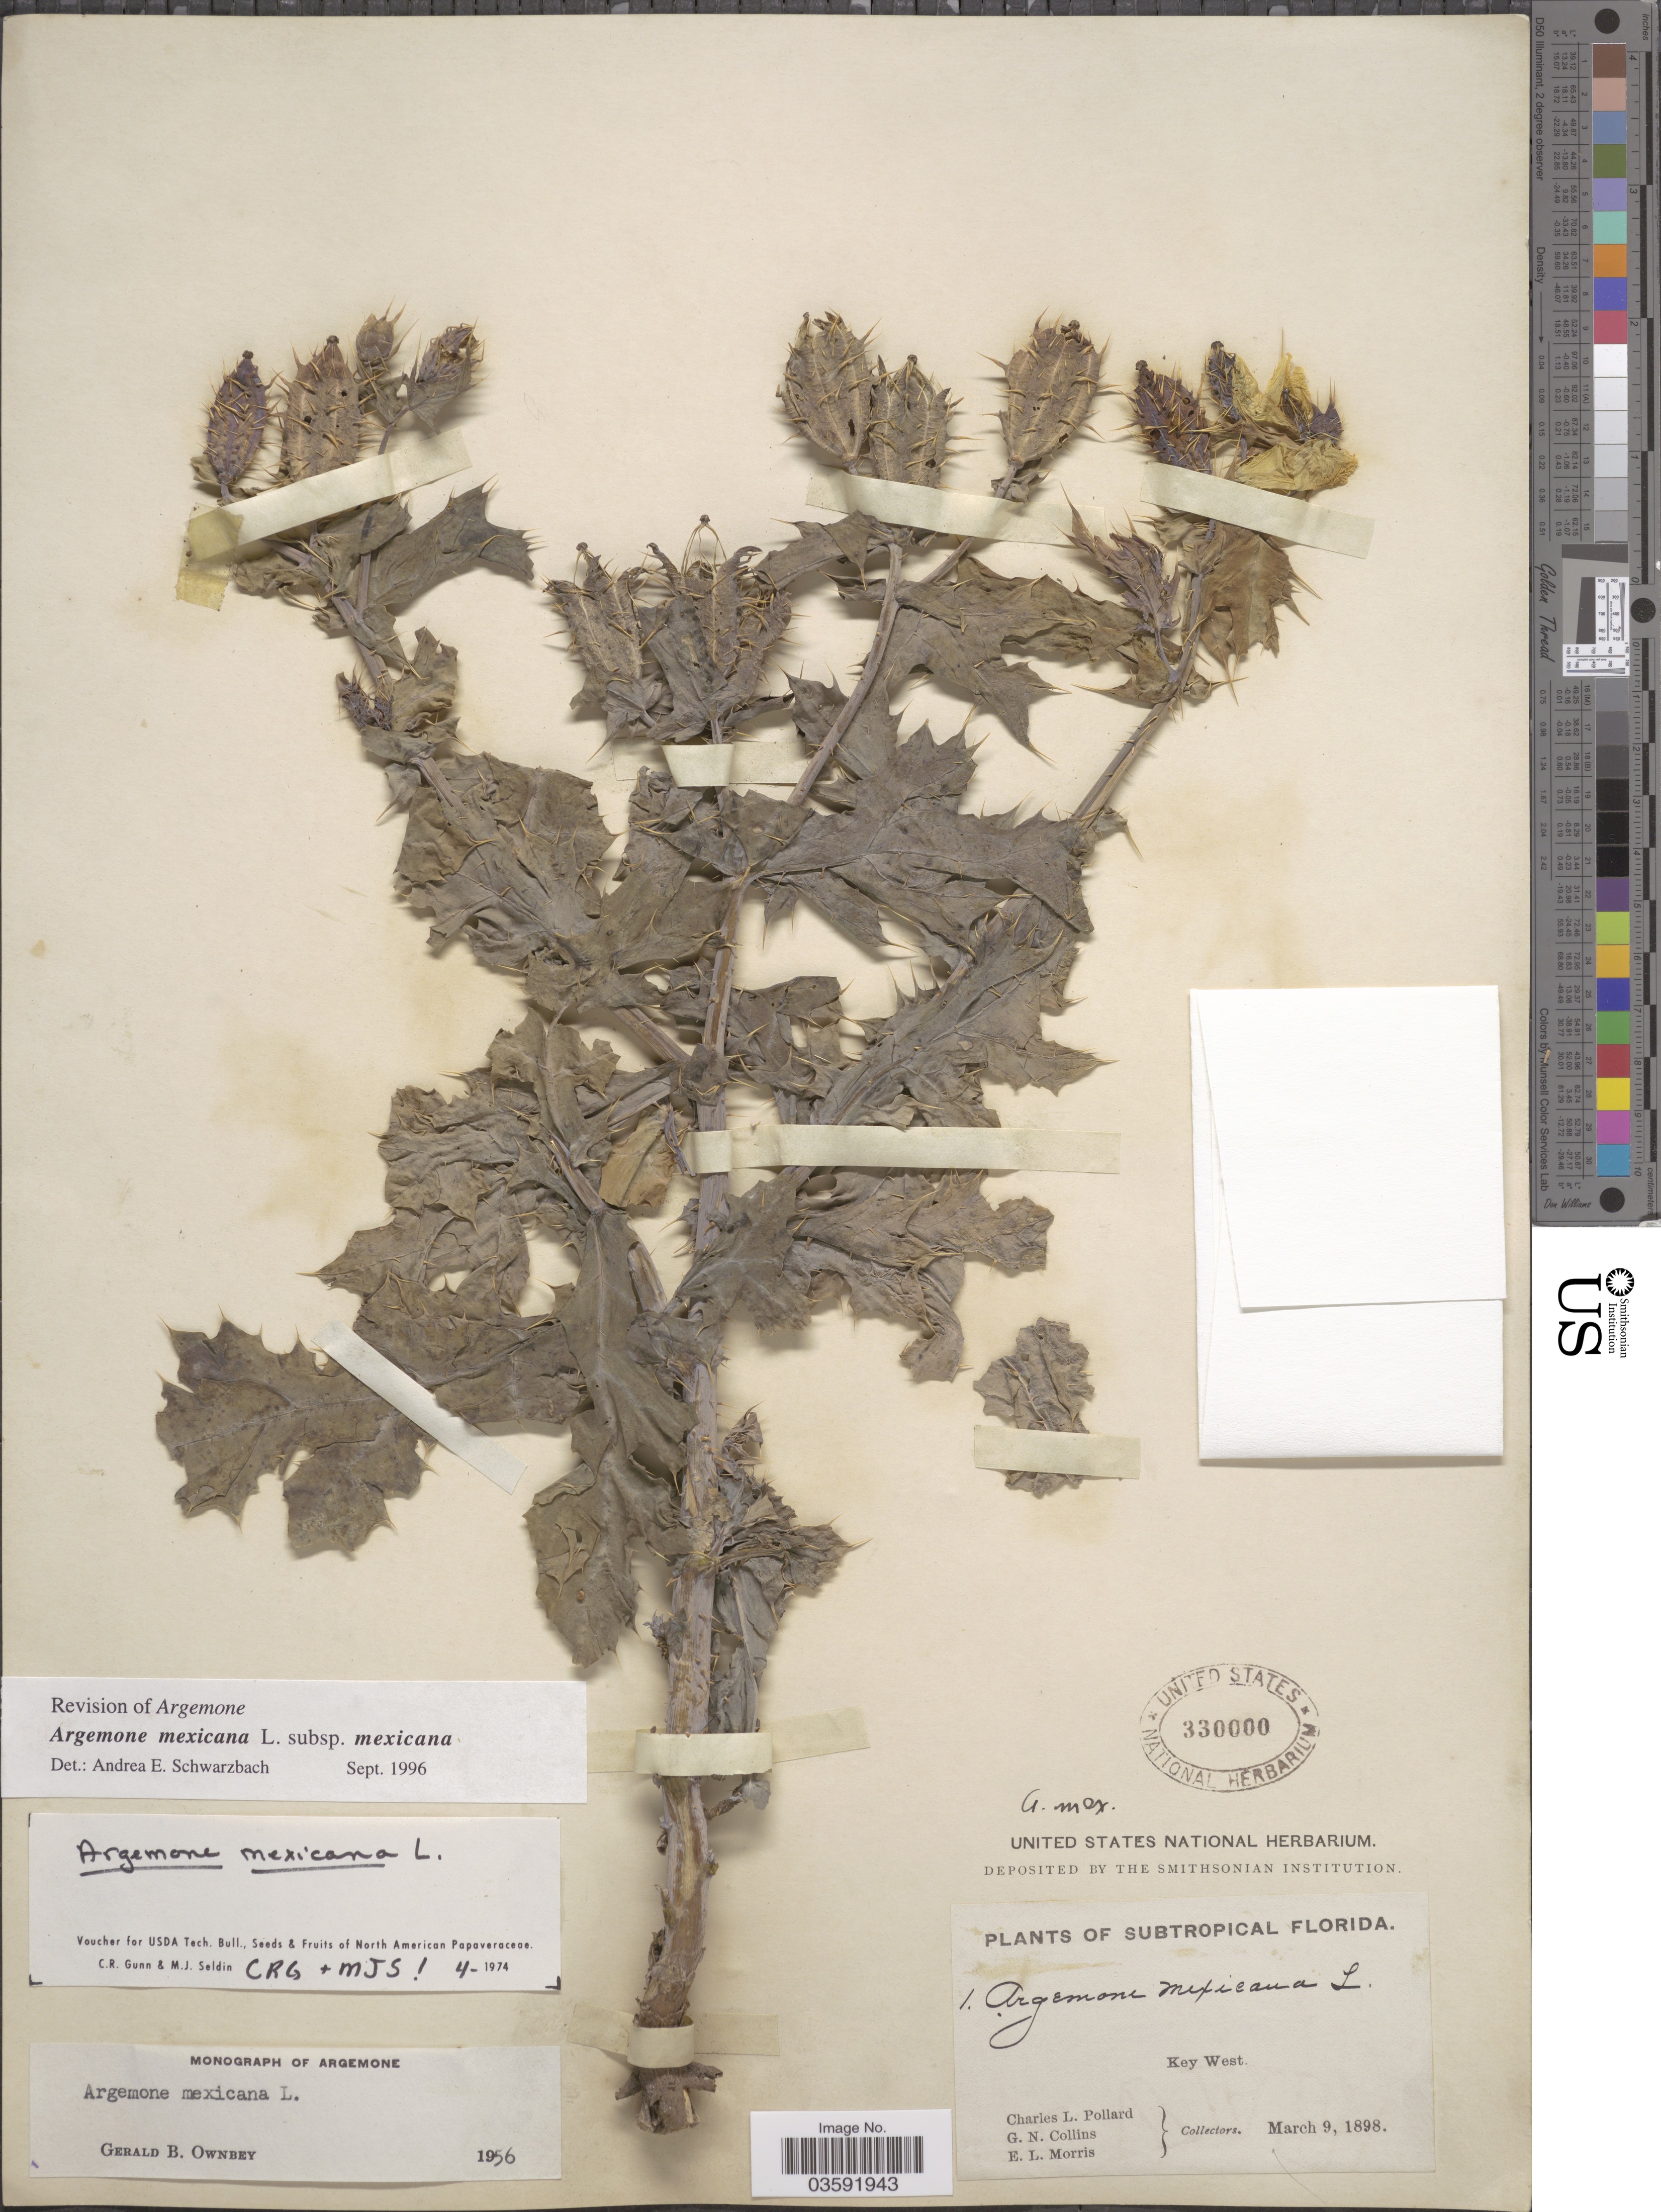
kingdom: Plantae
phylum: Tracheophyta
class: Magnoliopsida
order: Ranunculales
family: Papaveraceae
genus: Argemone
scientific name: Argemone mexicana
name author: L.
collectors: C. L. Pollard, G. Collins & E. Morris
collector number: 1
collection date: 1898-03-09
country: United States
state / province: Florida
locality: Key West.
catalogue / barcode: US 330000